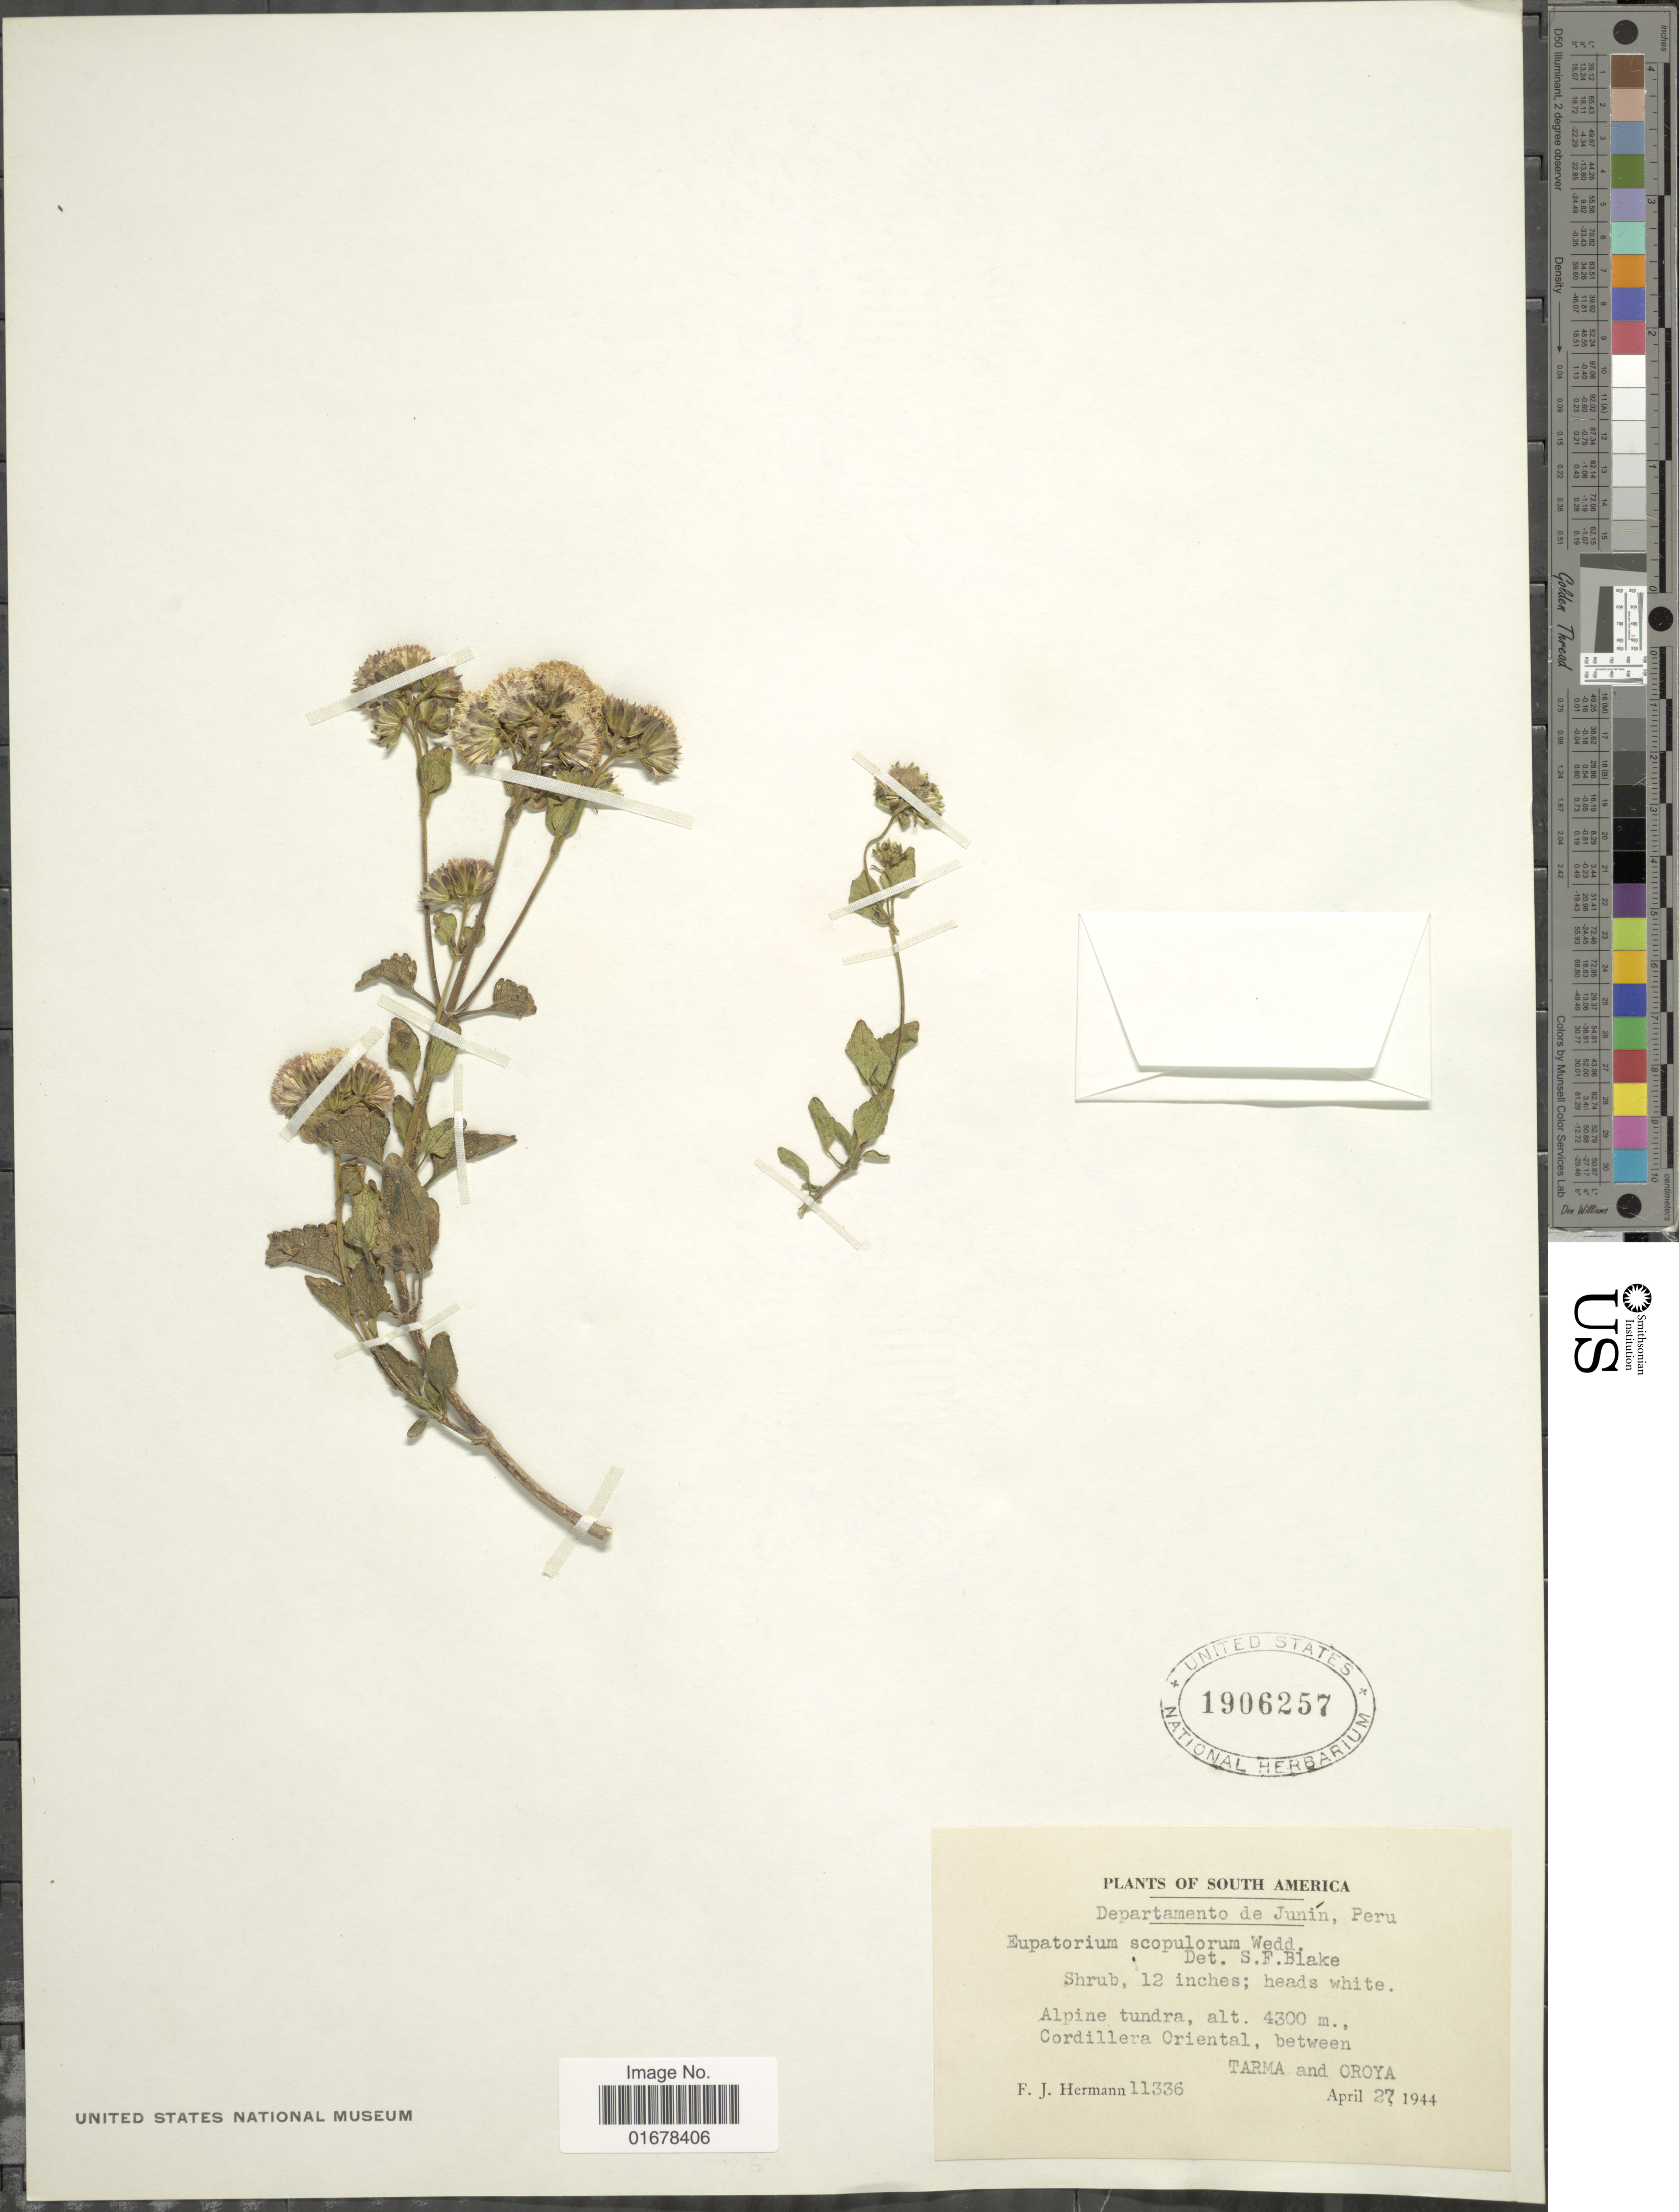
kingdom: Plantae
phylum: Tracheophyta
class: Magnoliopsida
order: Asterales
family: Asteraceae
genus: Ageratina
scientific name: Ageratina scopulorum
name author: (Wedd.) R.M. King & H. Rob.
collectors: F. J. Hermann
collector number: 11336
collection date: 1944-04-27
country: Peru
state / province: Junín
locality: Departamento de Junin, Alpine tundra, Cordillera Oriental , between Tarma and Oroya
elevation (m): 4300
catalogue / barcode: US 1906257